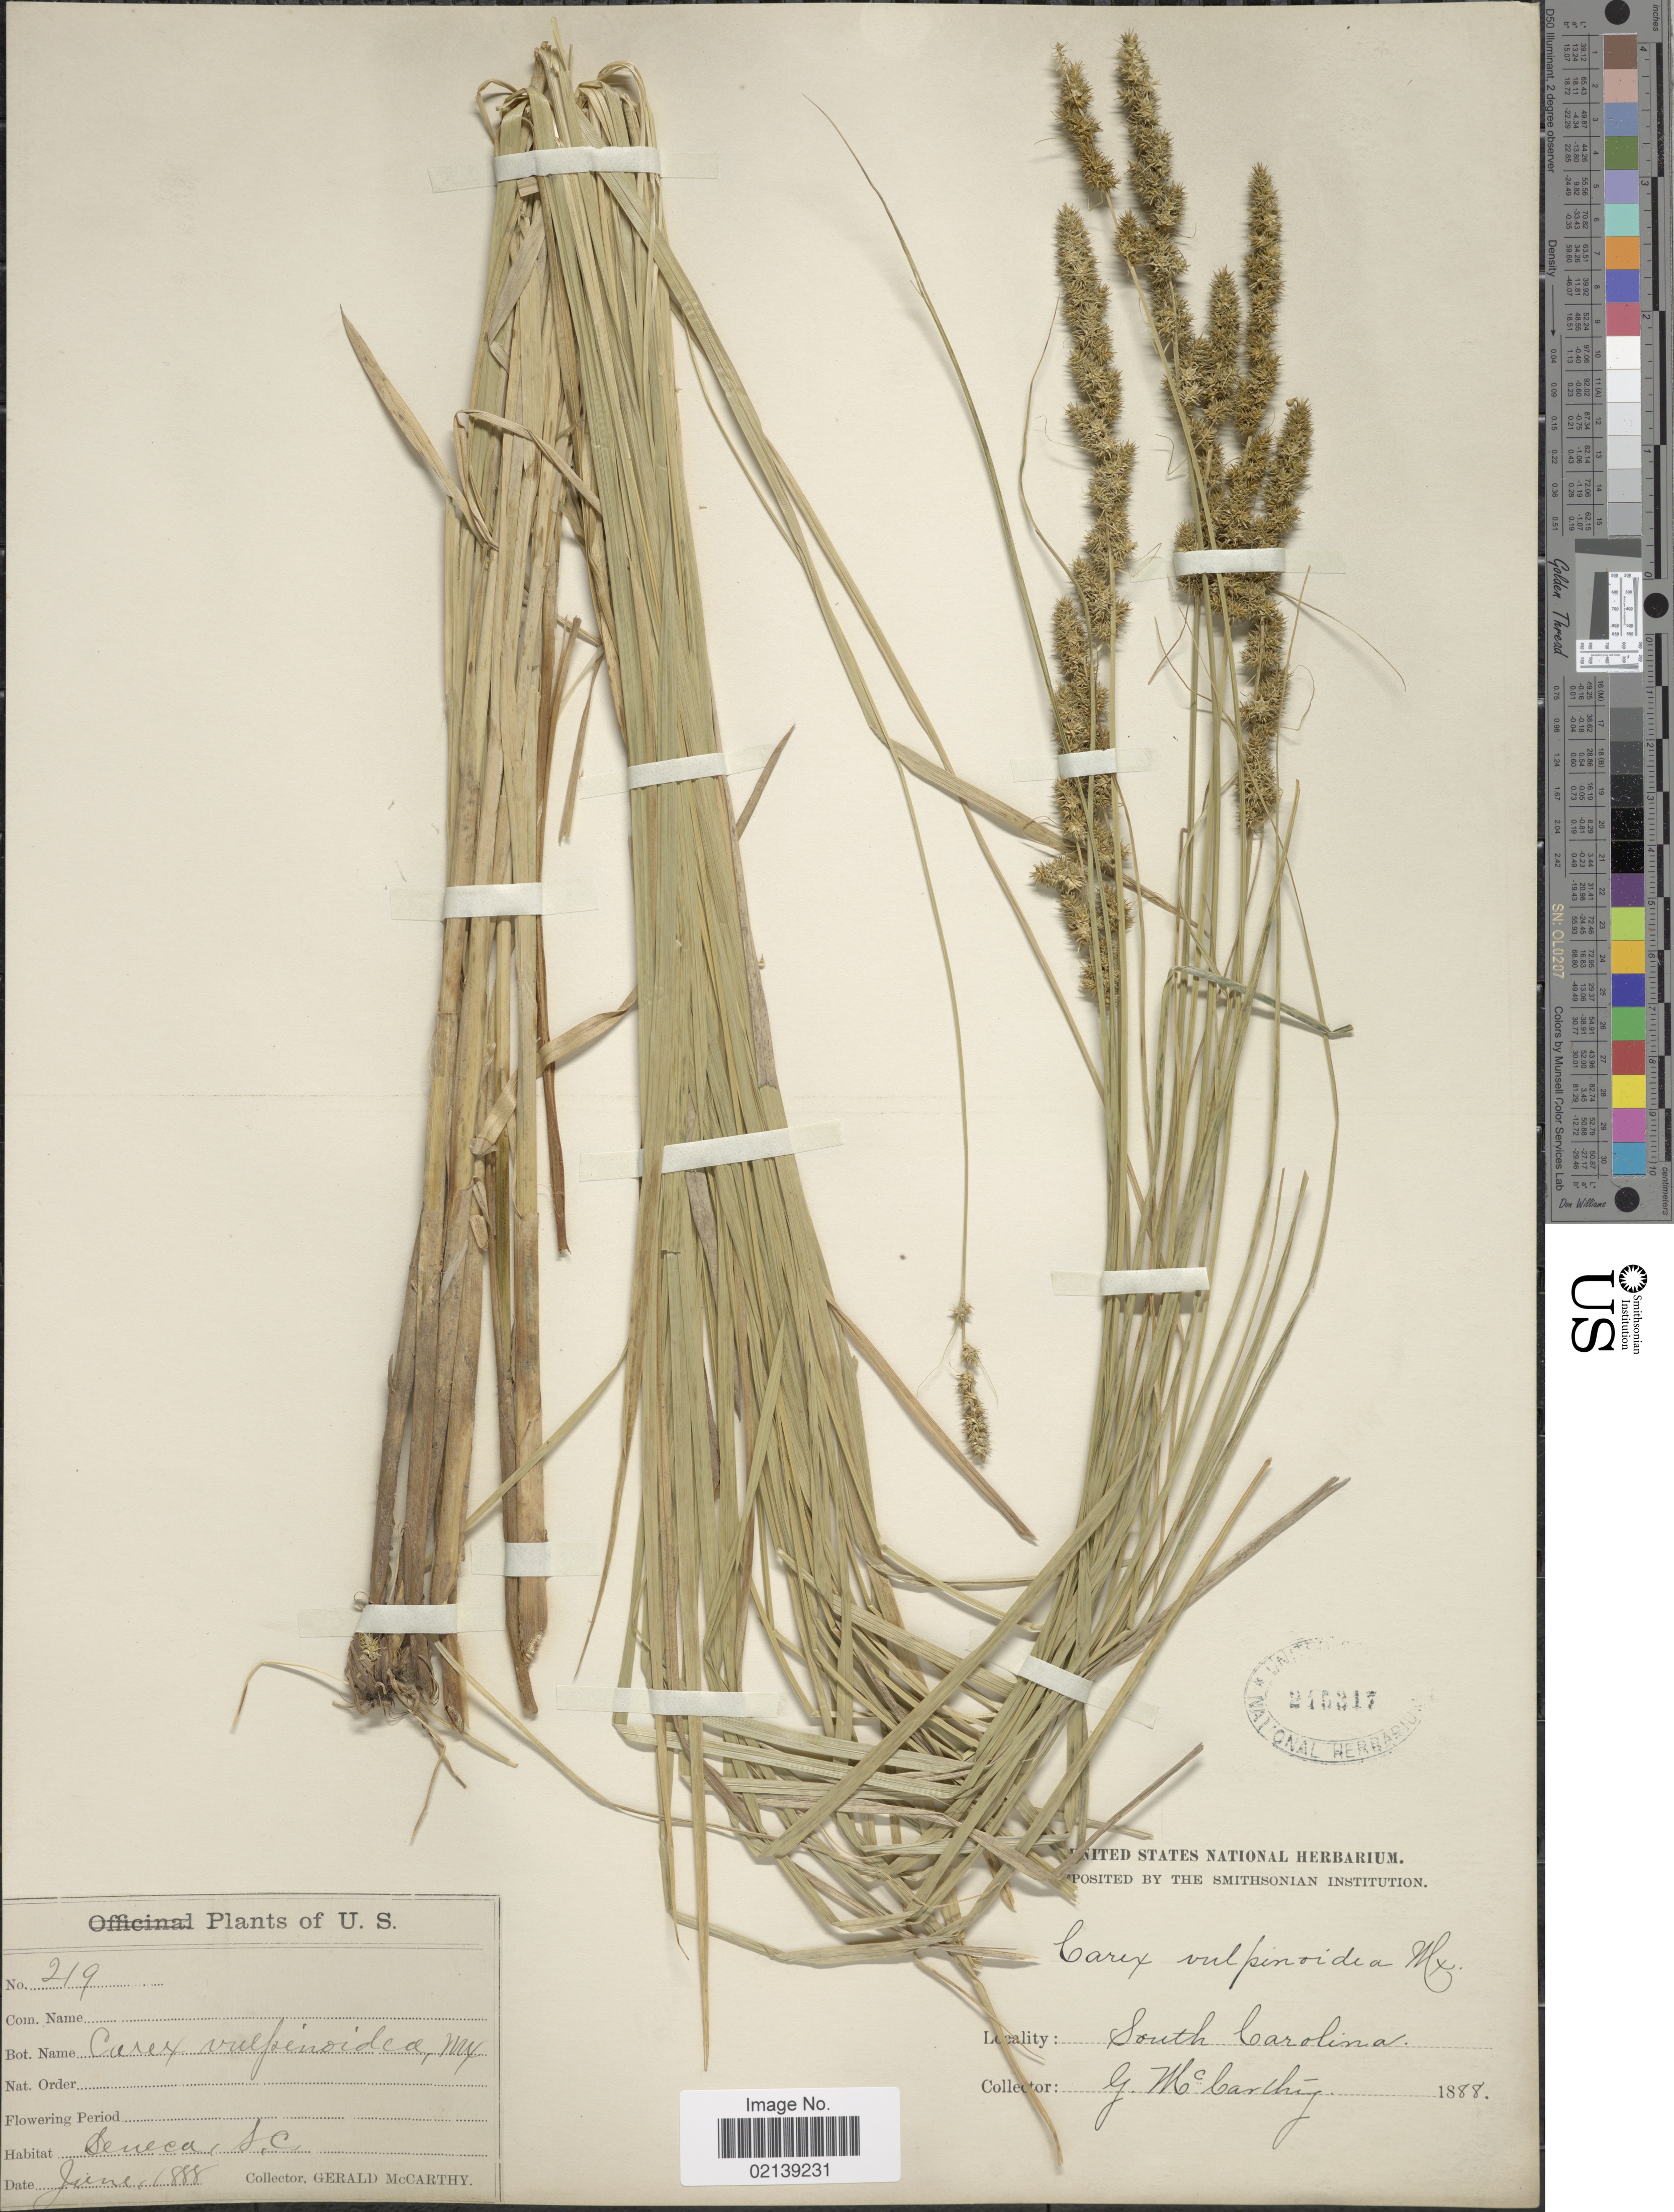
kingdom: Plantae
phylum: Tracheophyta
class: Liliopsida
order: Poales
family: Cyperaceae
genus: Carex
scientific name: Carex vulpinoidea Michx.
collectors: G. McCarthy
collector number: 219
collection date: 1888-06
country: United States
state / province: South Carolina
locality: Seneca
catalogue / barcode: US 245317